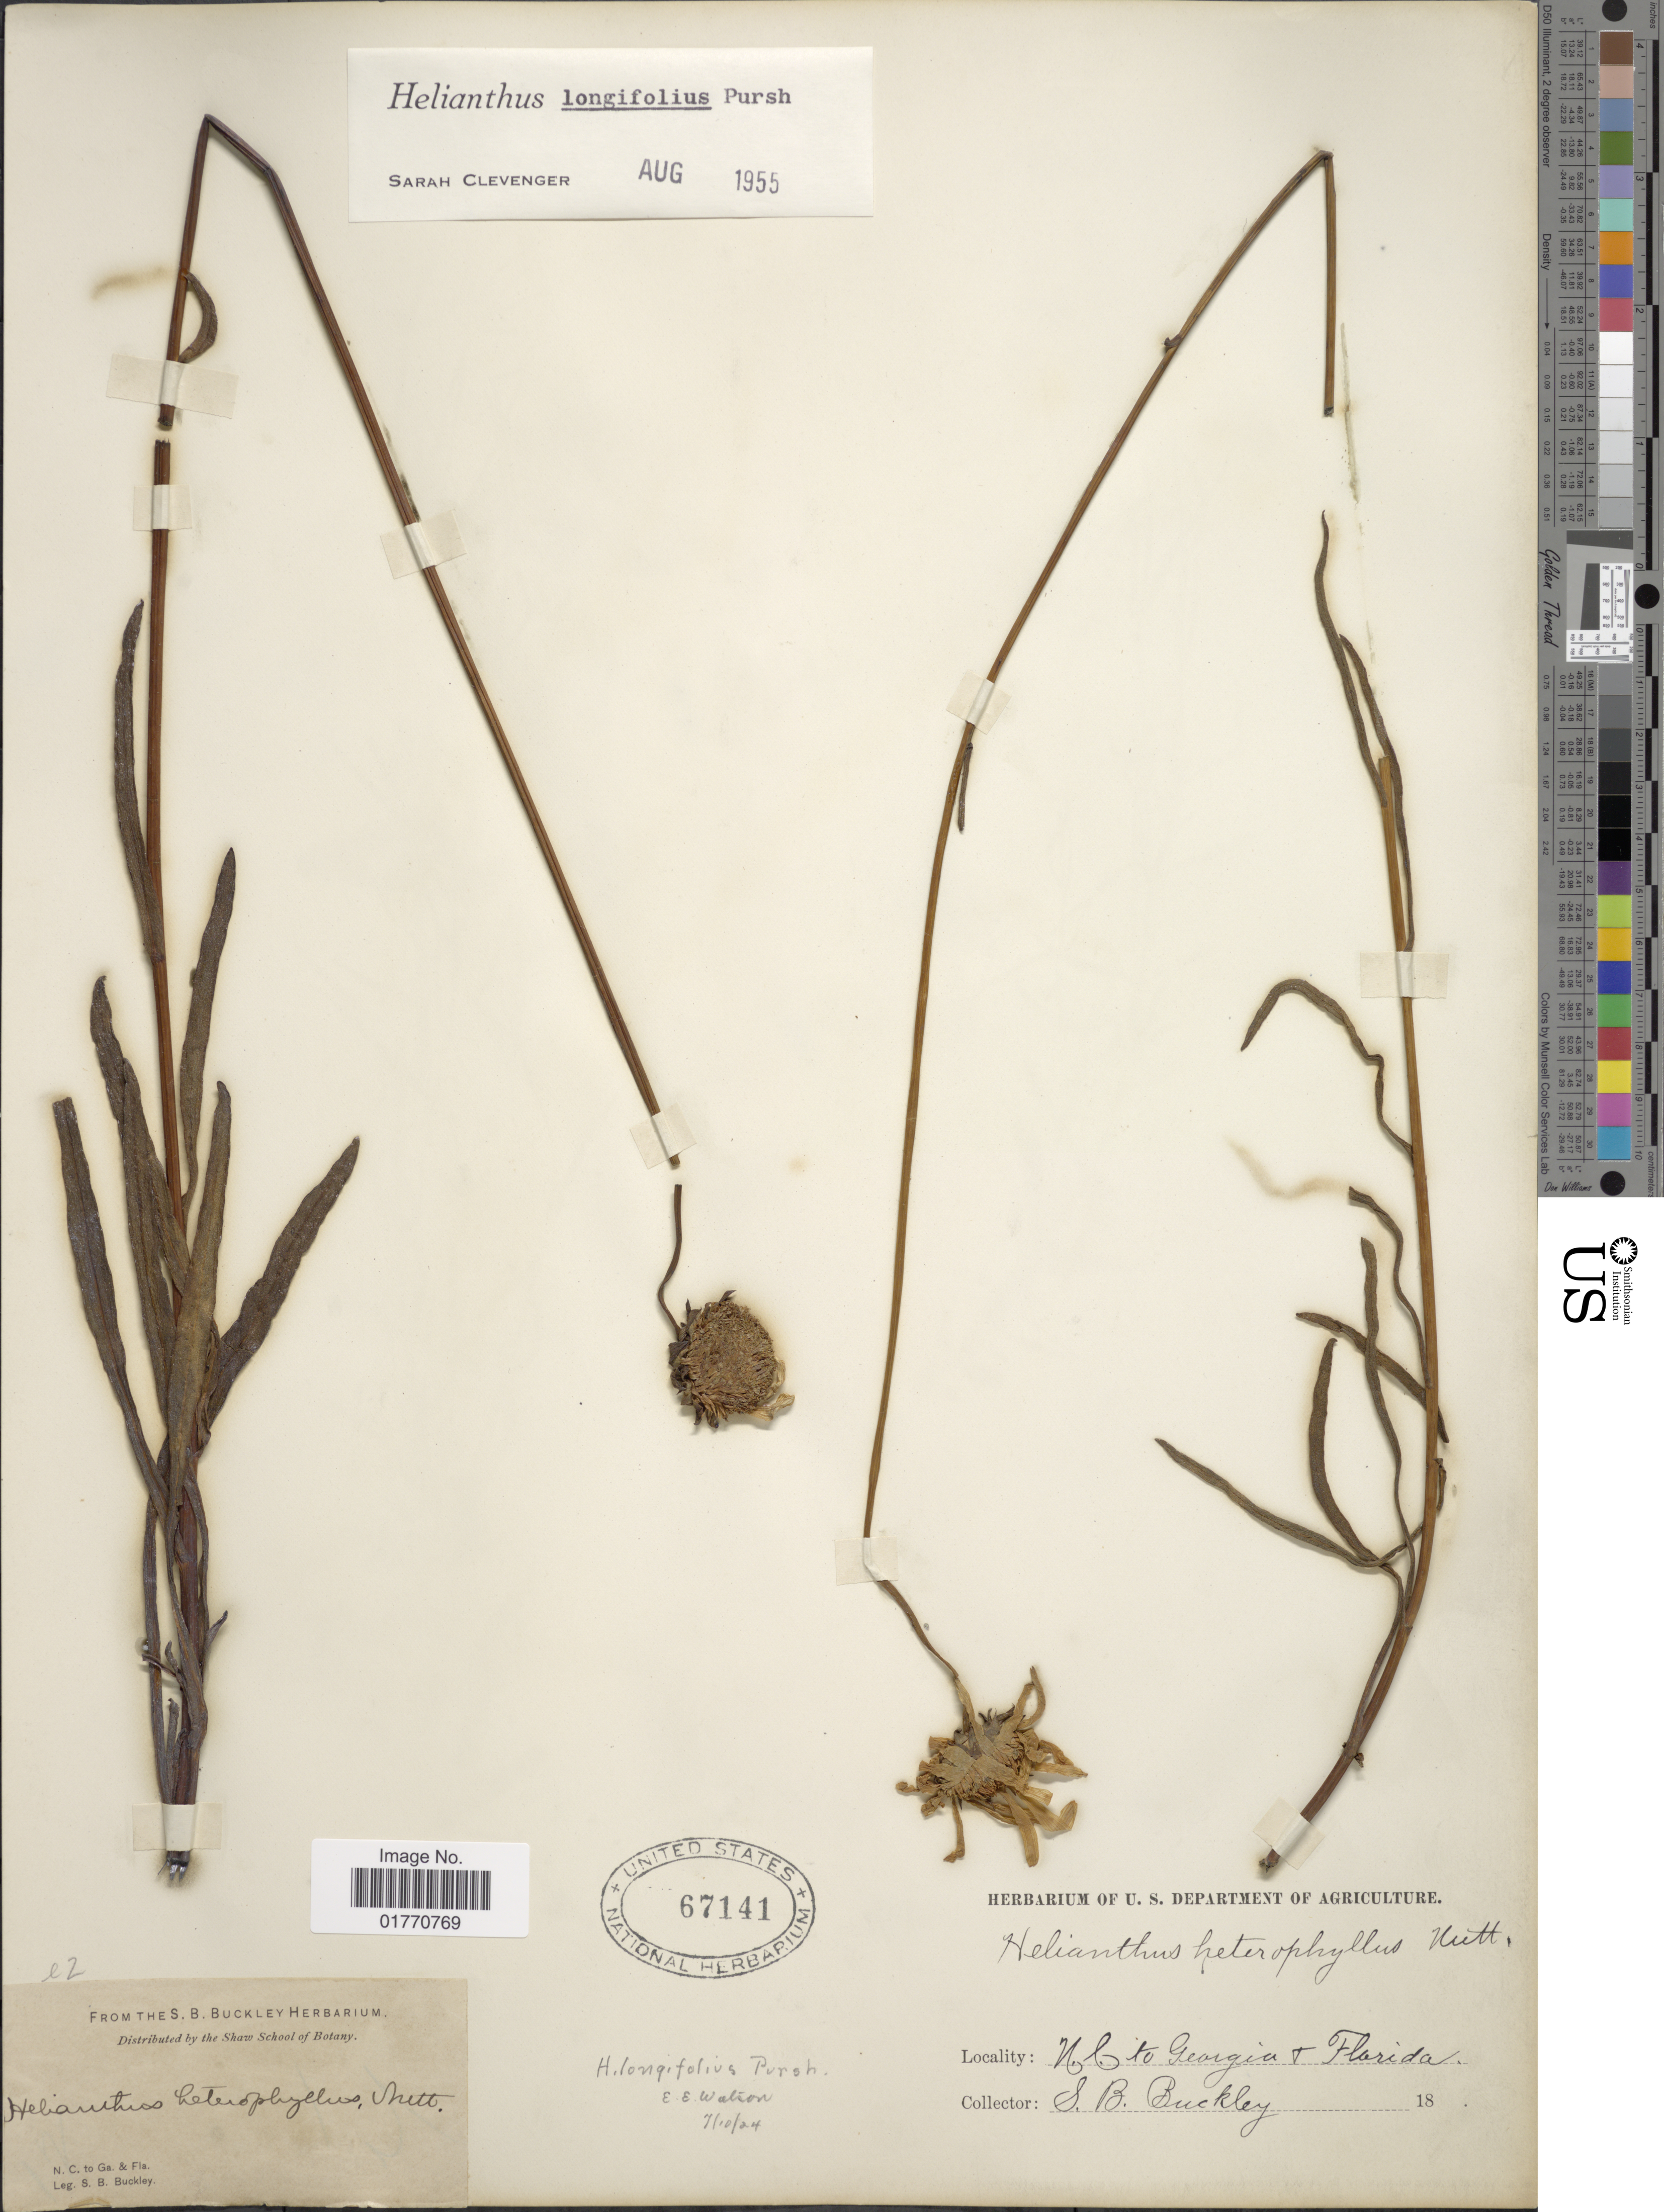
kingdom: Plantae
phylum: Tracheophyta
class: Magnoliopsida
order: Asterales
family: Asteraceae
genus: Helianthus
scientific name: Helianthus longifolius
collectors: S. B. Buckley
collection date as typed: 18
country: United States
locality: NC to Georgia to Florida.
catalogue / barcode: US 67141